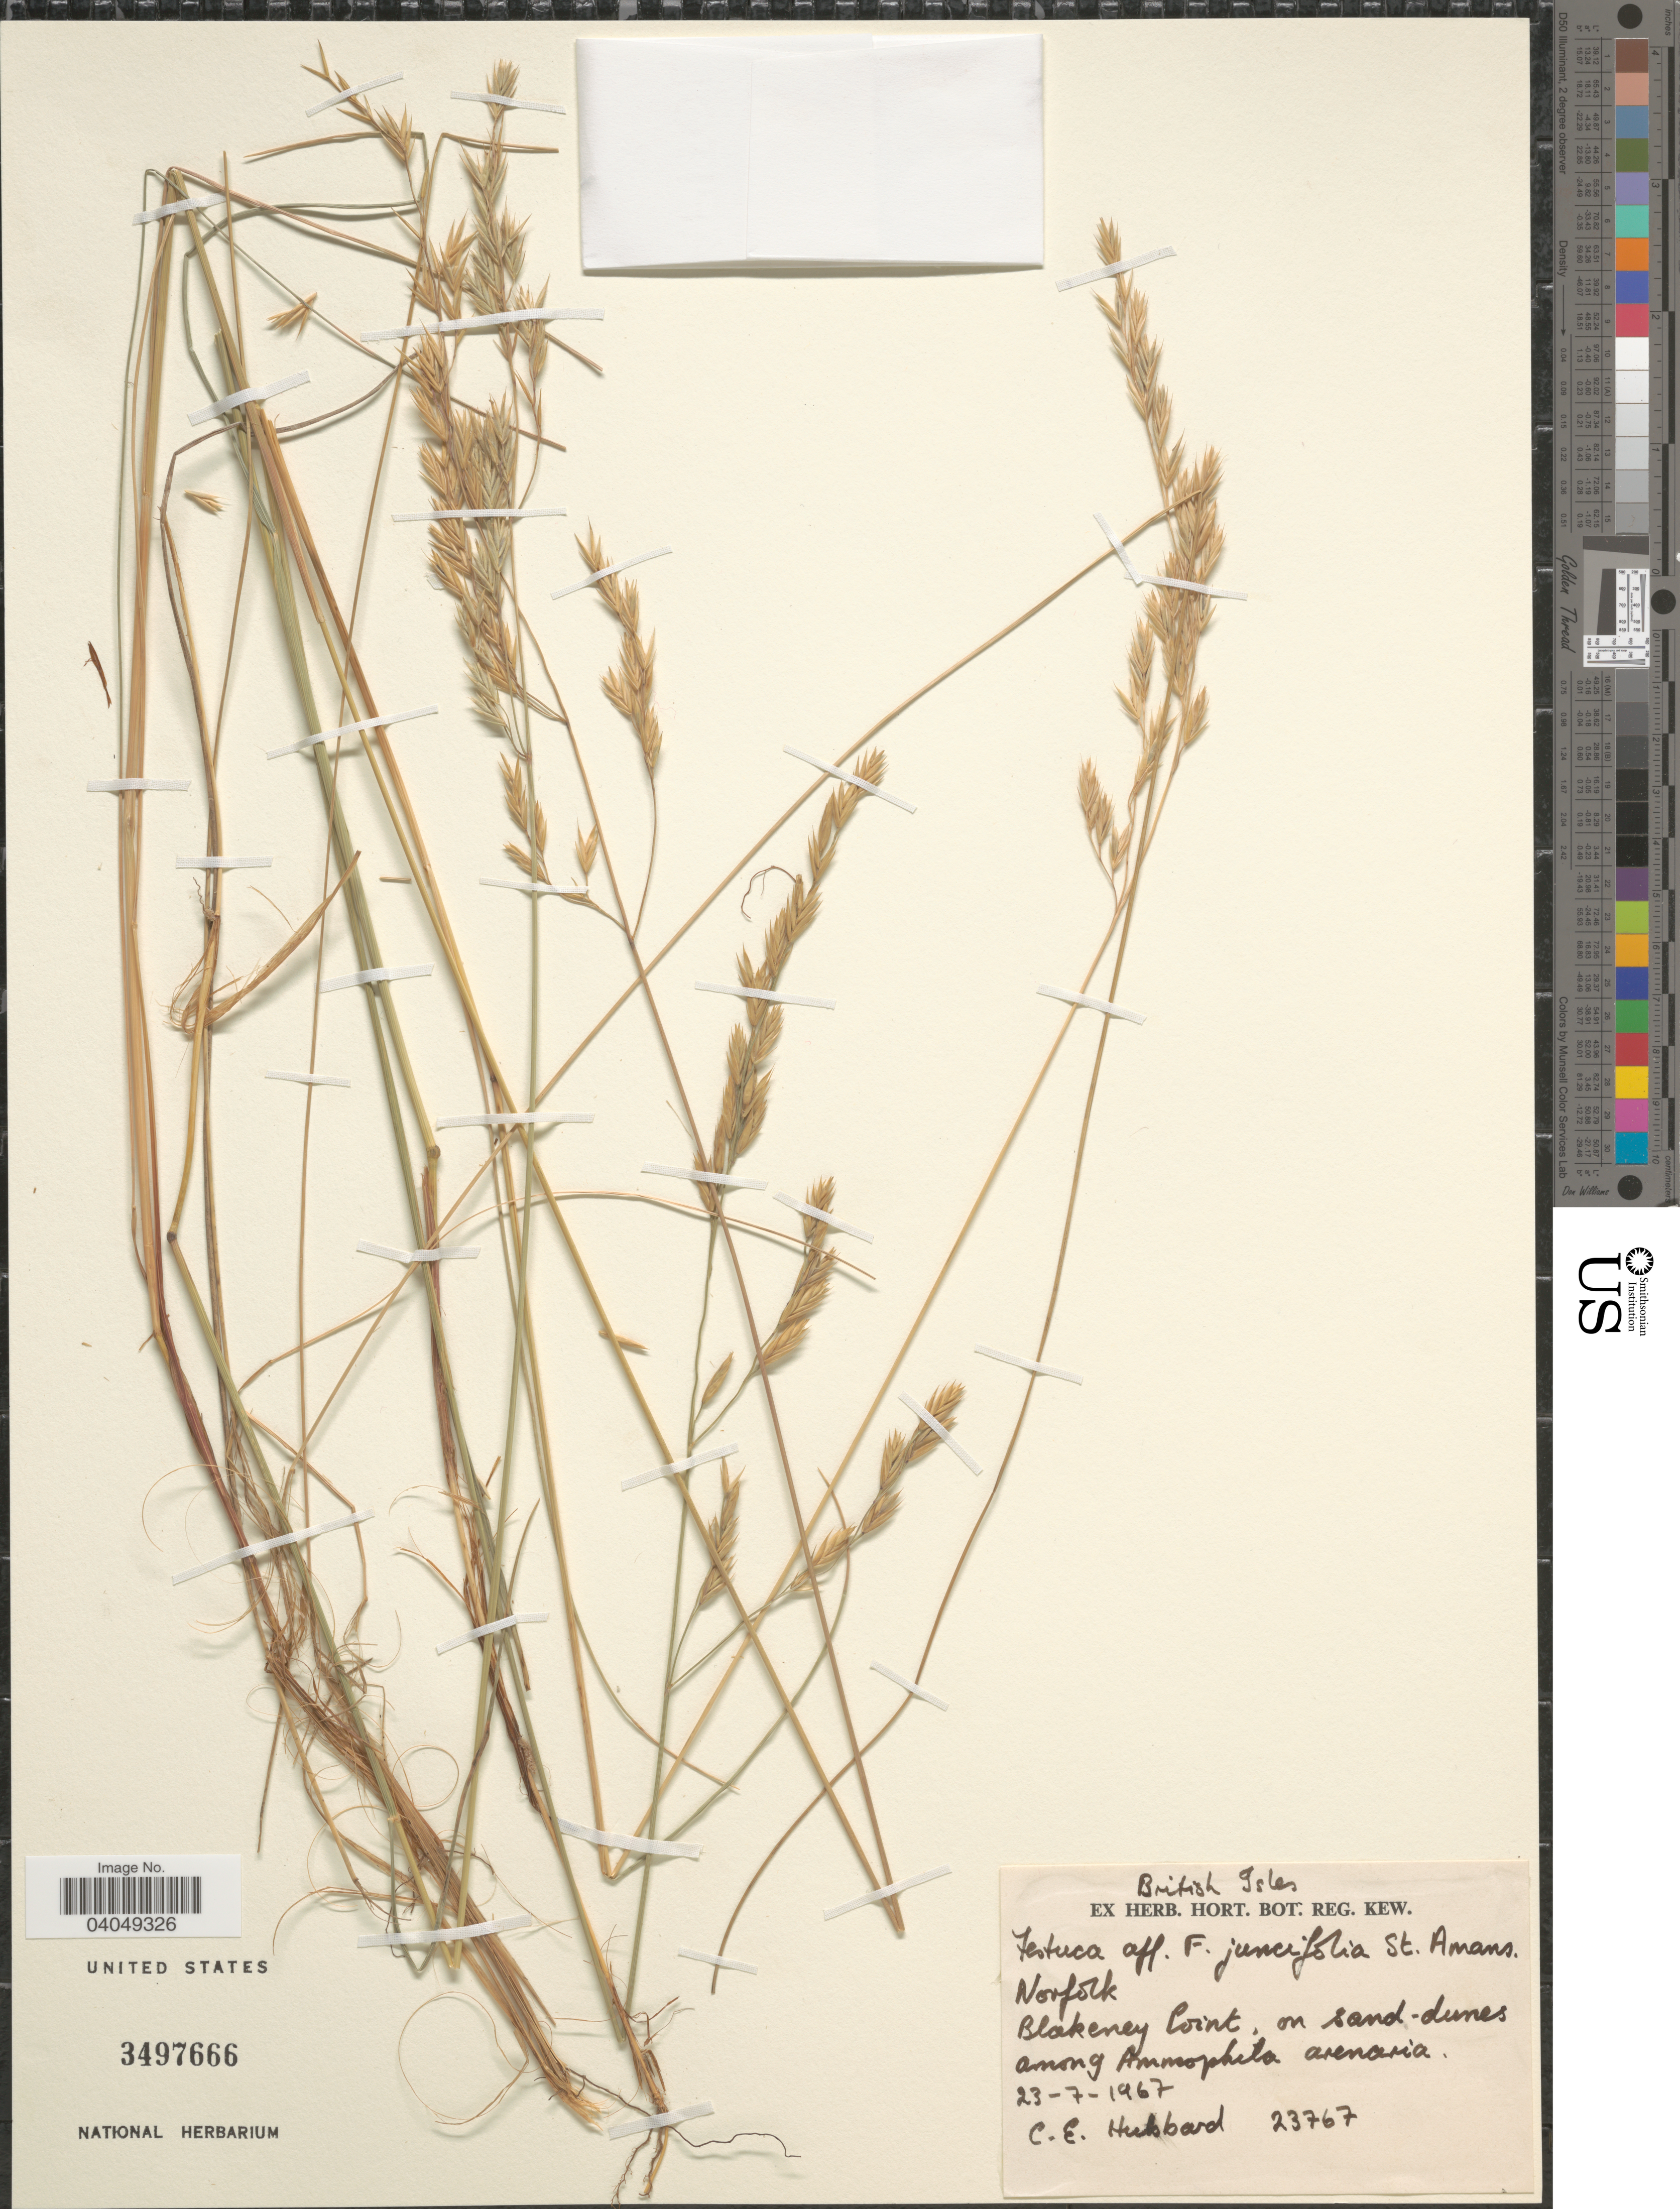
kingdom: Plantae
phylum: Tracheophyta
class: Liliopsida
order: Poales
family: Poaceae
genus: Festuca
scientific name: Festuca juncifolia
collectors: C. E. Hubbard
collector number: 23767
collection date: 1967-07-23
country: United Kingdom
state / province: England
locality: British Isles. Norfolk. Blakeney Point.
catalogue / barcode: US 3497666